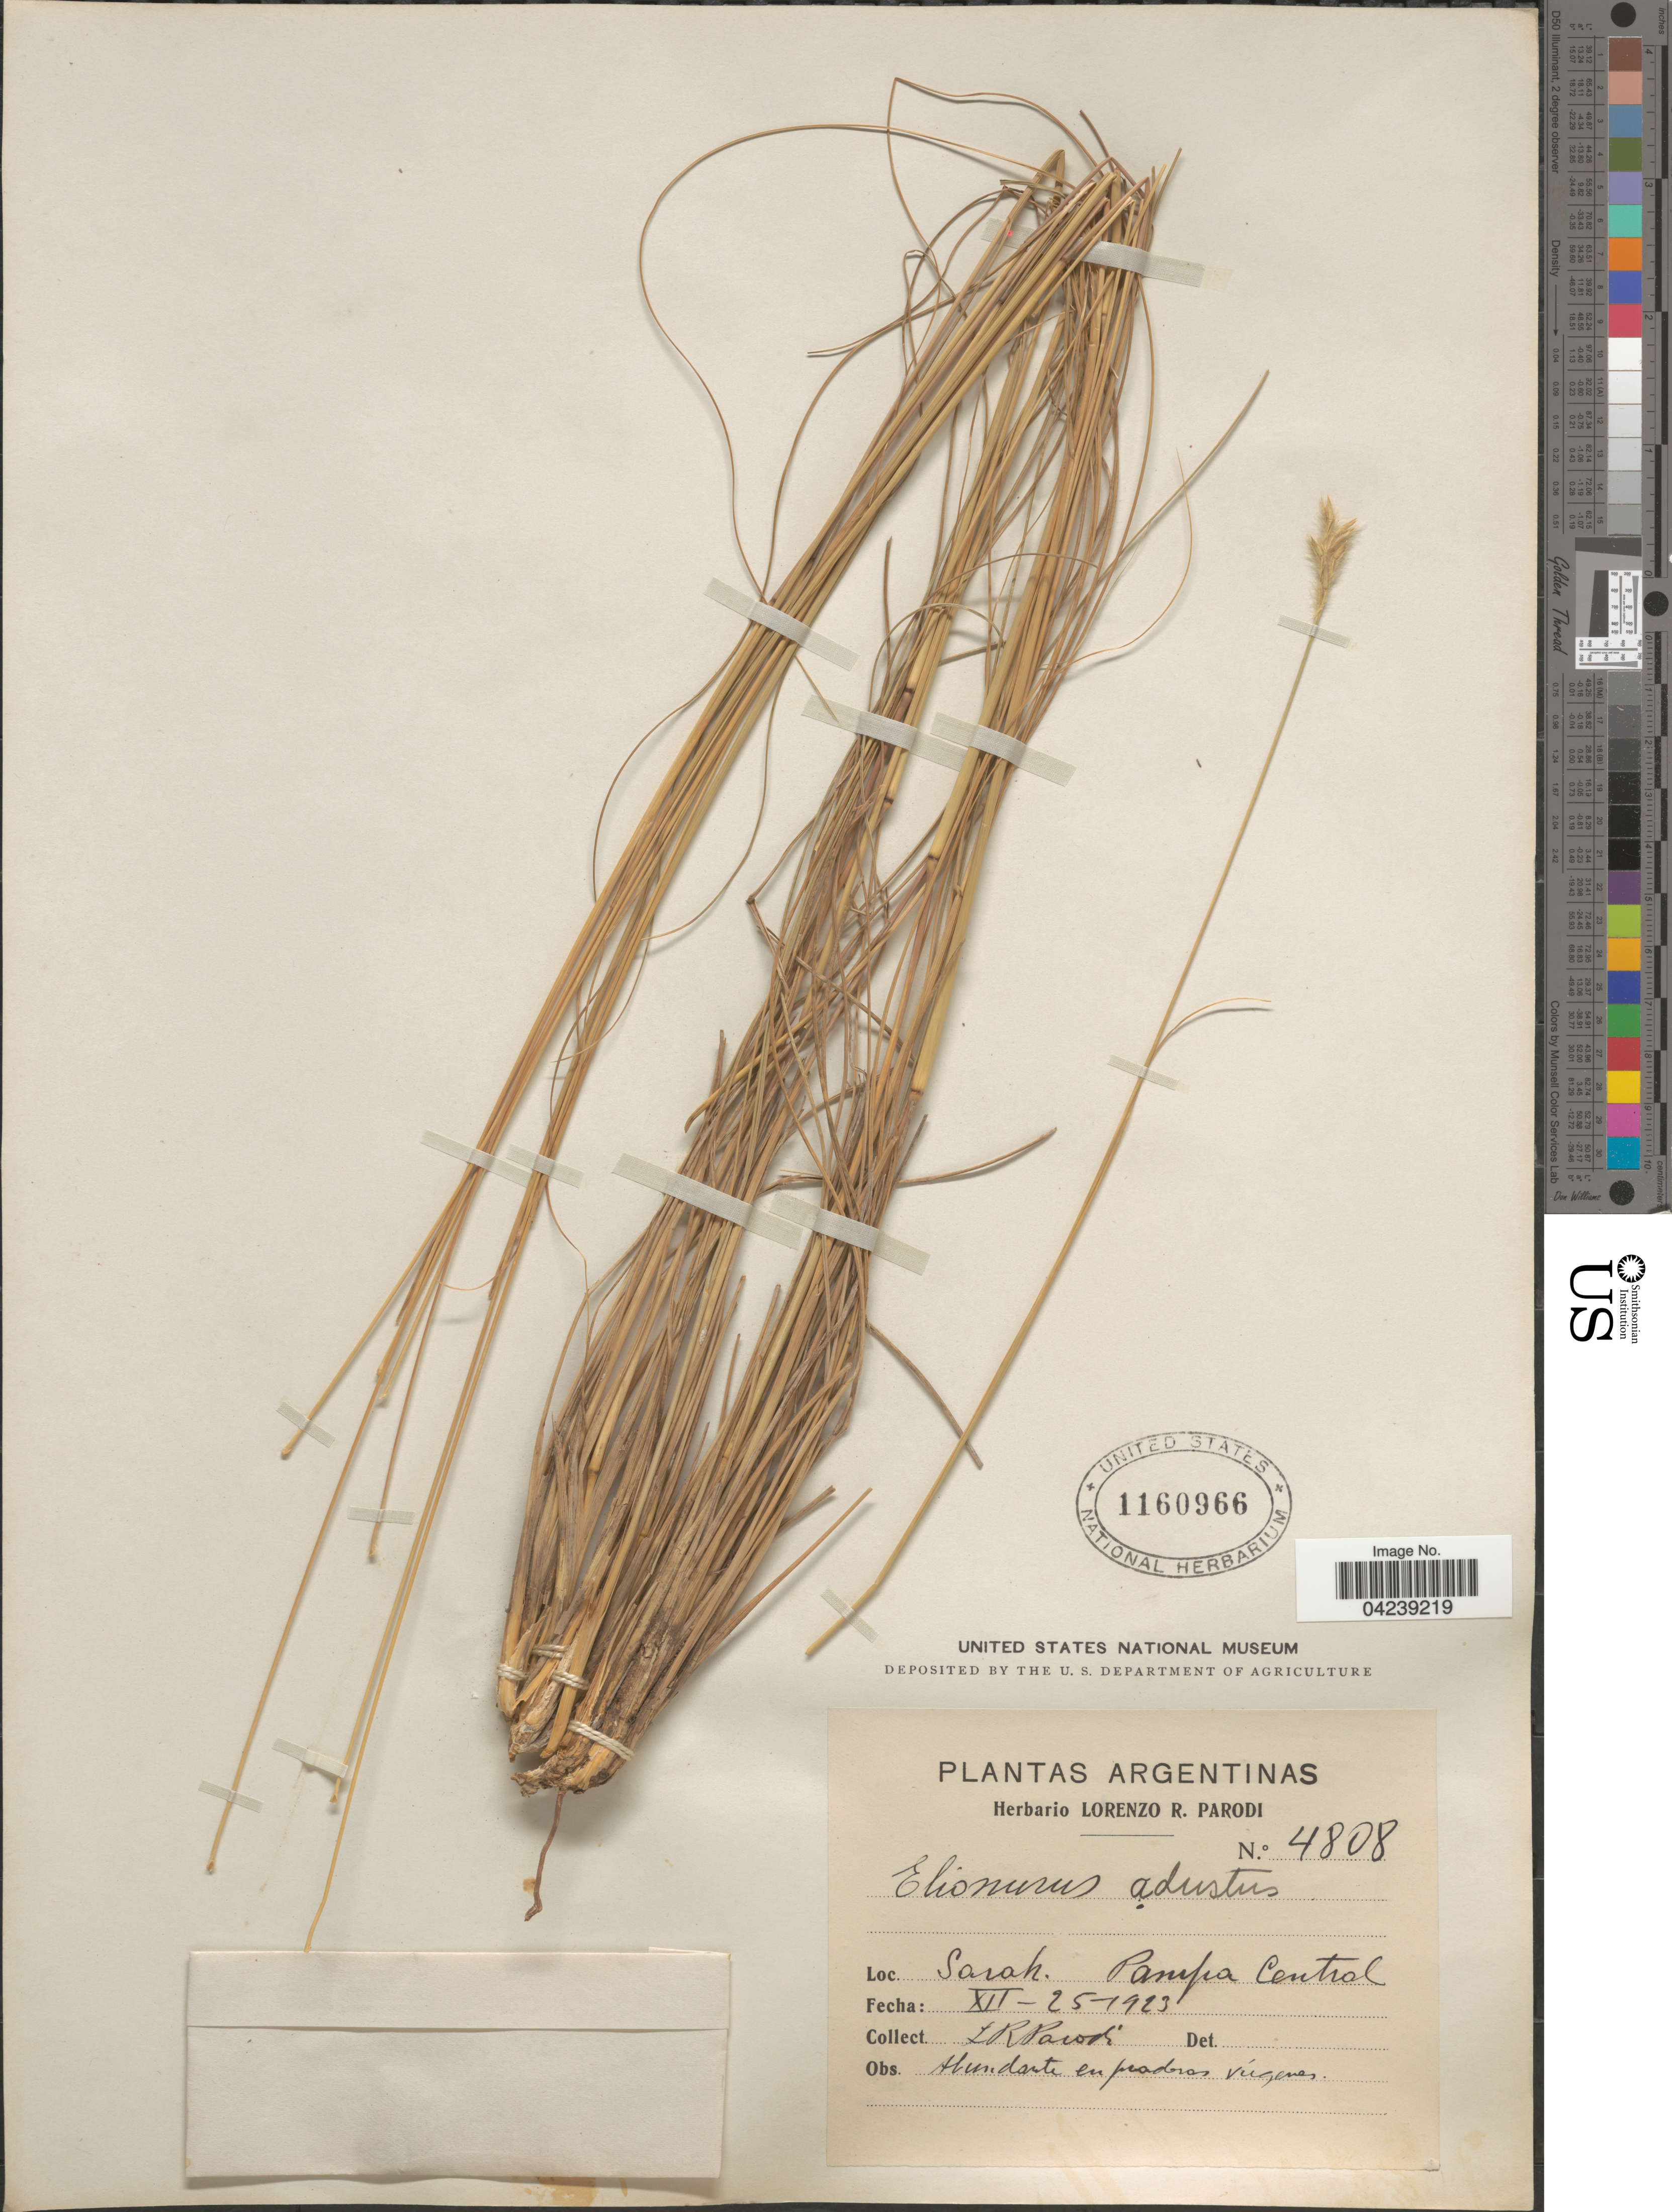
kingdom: Plantae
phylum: Tracheophyta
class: Liliopsida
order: Poales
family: Poaceae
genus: Elionurus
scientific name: Elionurus muticus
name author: (Spreng.) Kuntze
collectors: L. R. Parodi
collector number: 4808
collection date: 1923-12-25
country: Argentina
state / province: La Pampa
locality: Sarah. Pampa Central.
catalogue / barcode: US 1160966